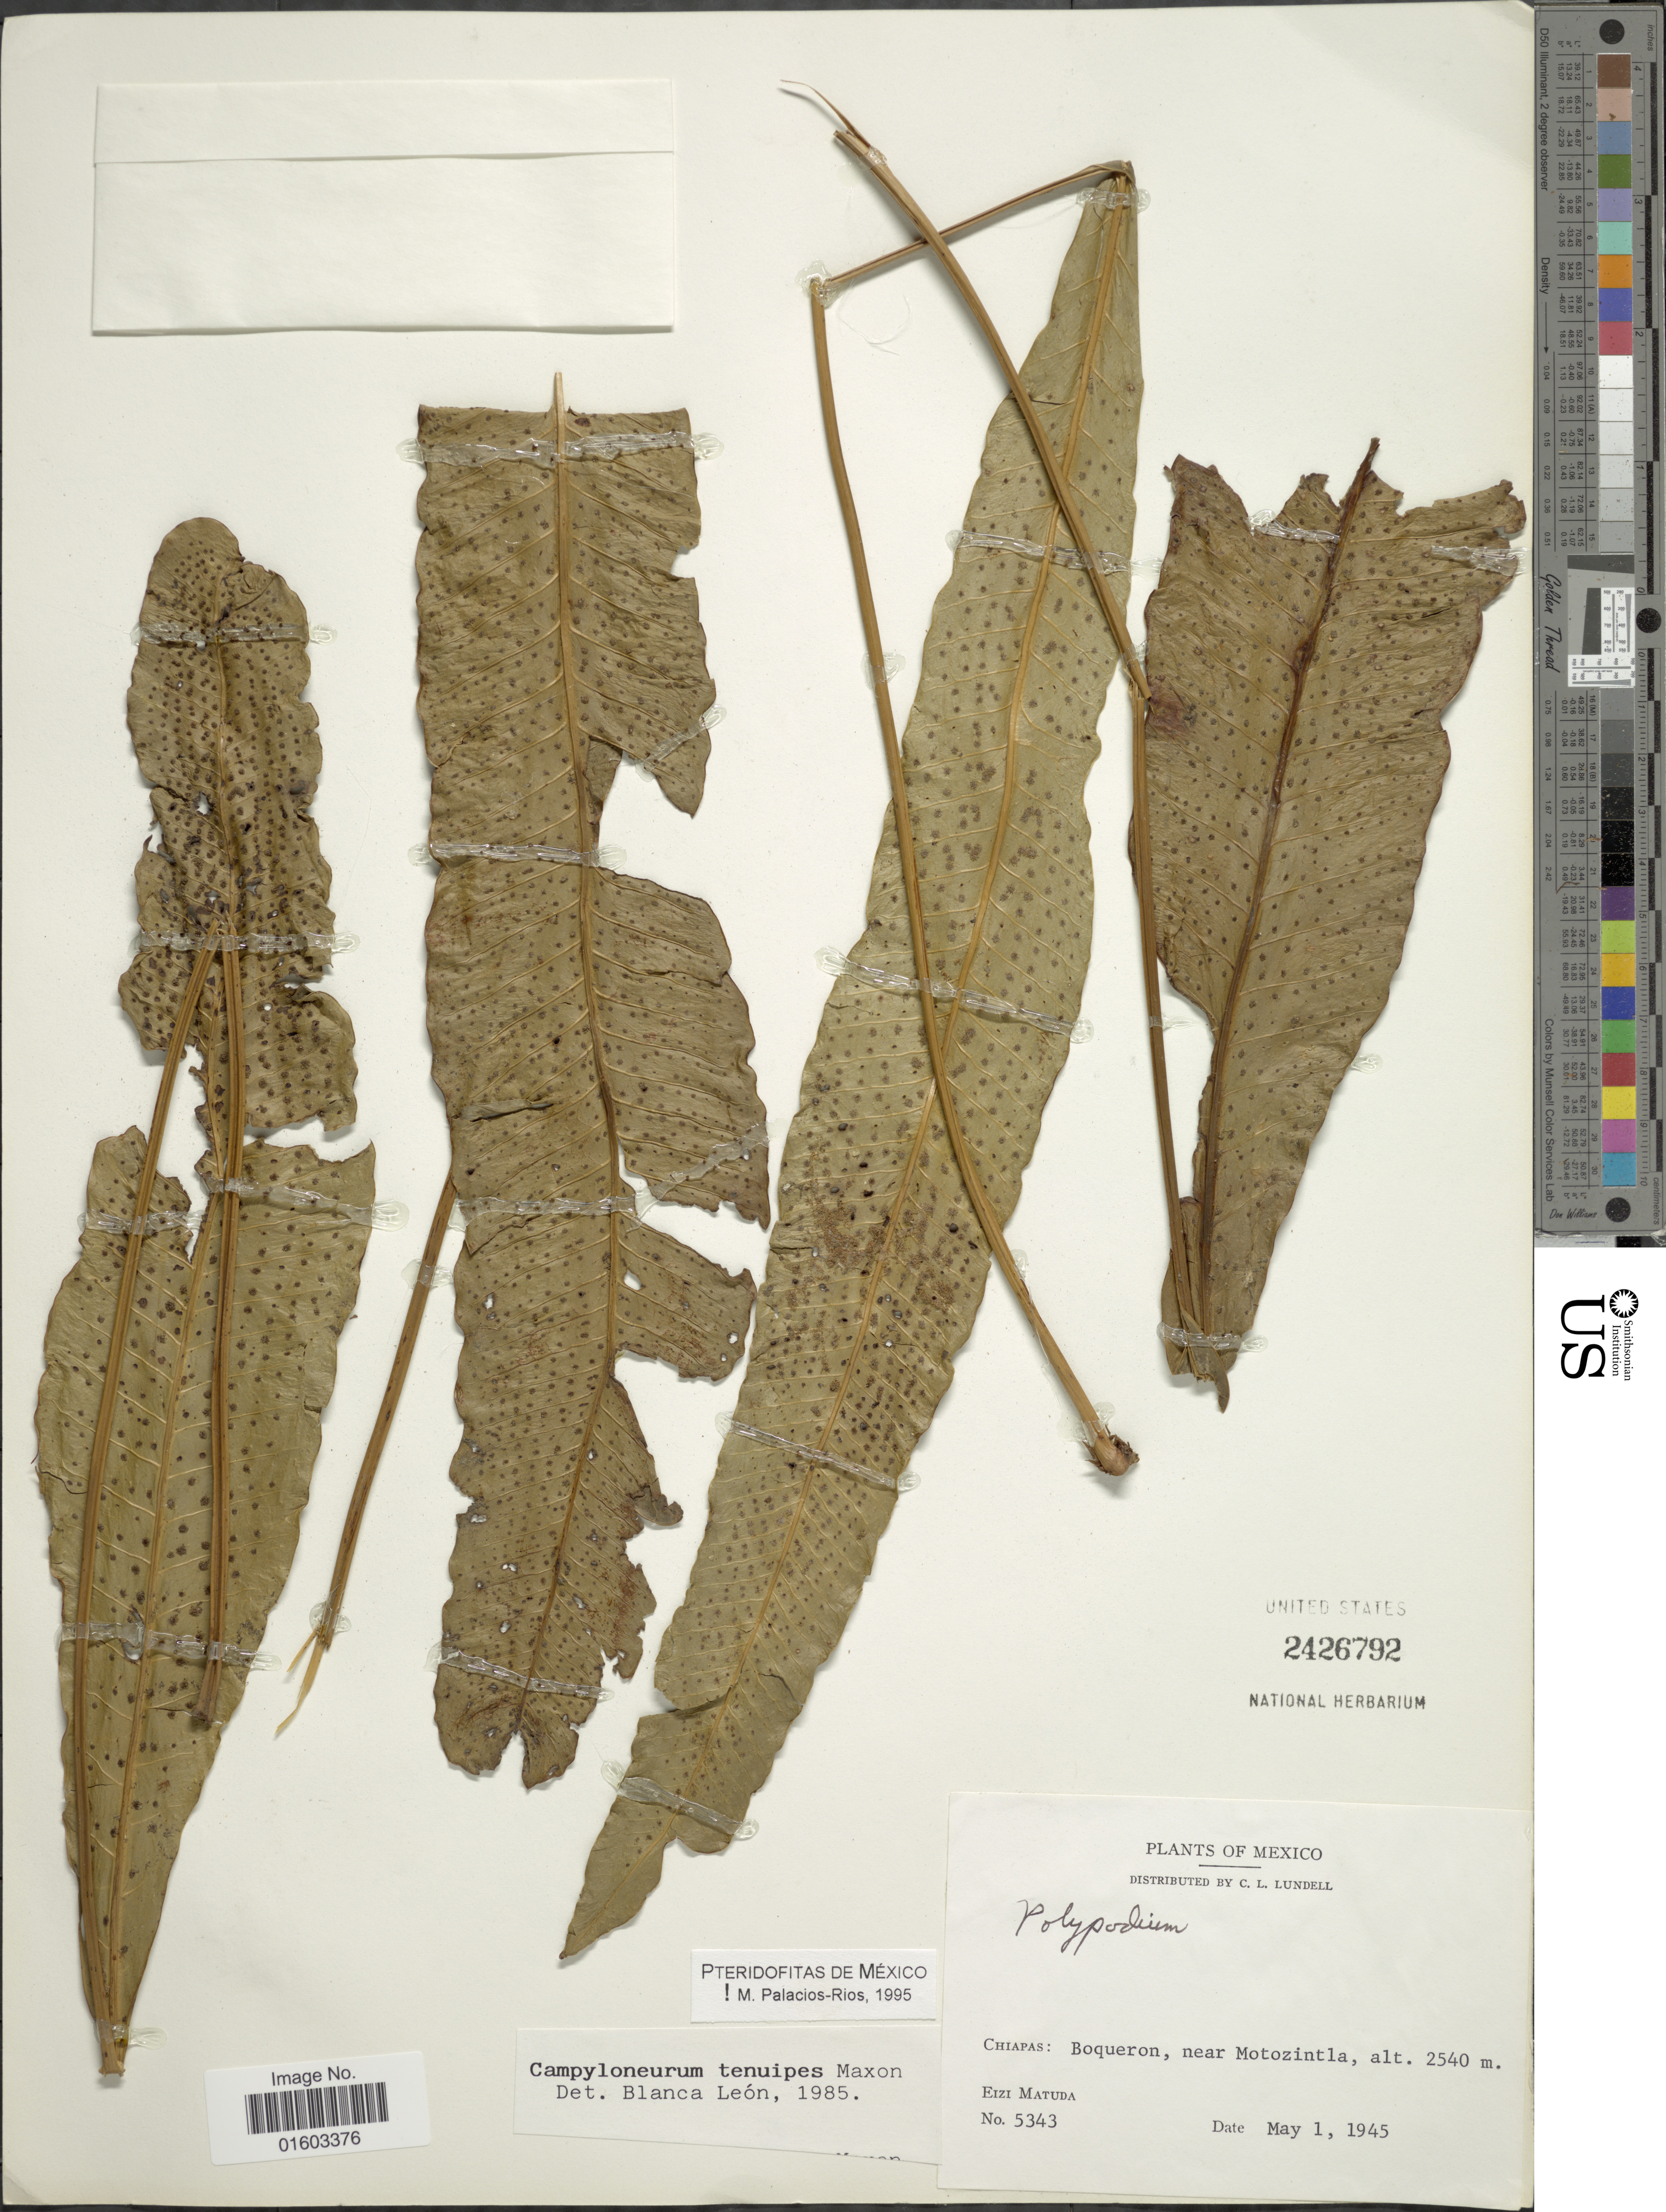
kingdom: Plantae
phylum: Tracheophyta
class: Polypodiopsida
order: Polypodiales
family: Polypodiaceae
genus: Campyloneurum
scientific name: Campyloneurum tenuipes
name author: Maxon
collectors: E. Matuda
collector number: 5343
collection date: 1945-05-01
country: Mexico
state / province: Chiapas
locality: Boqueron, near Motozintla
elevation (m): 2450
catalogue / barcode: US 2426792